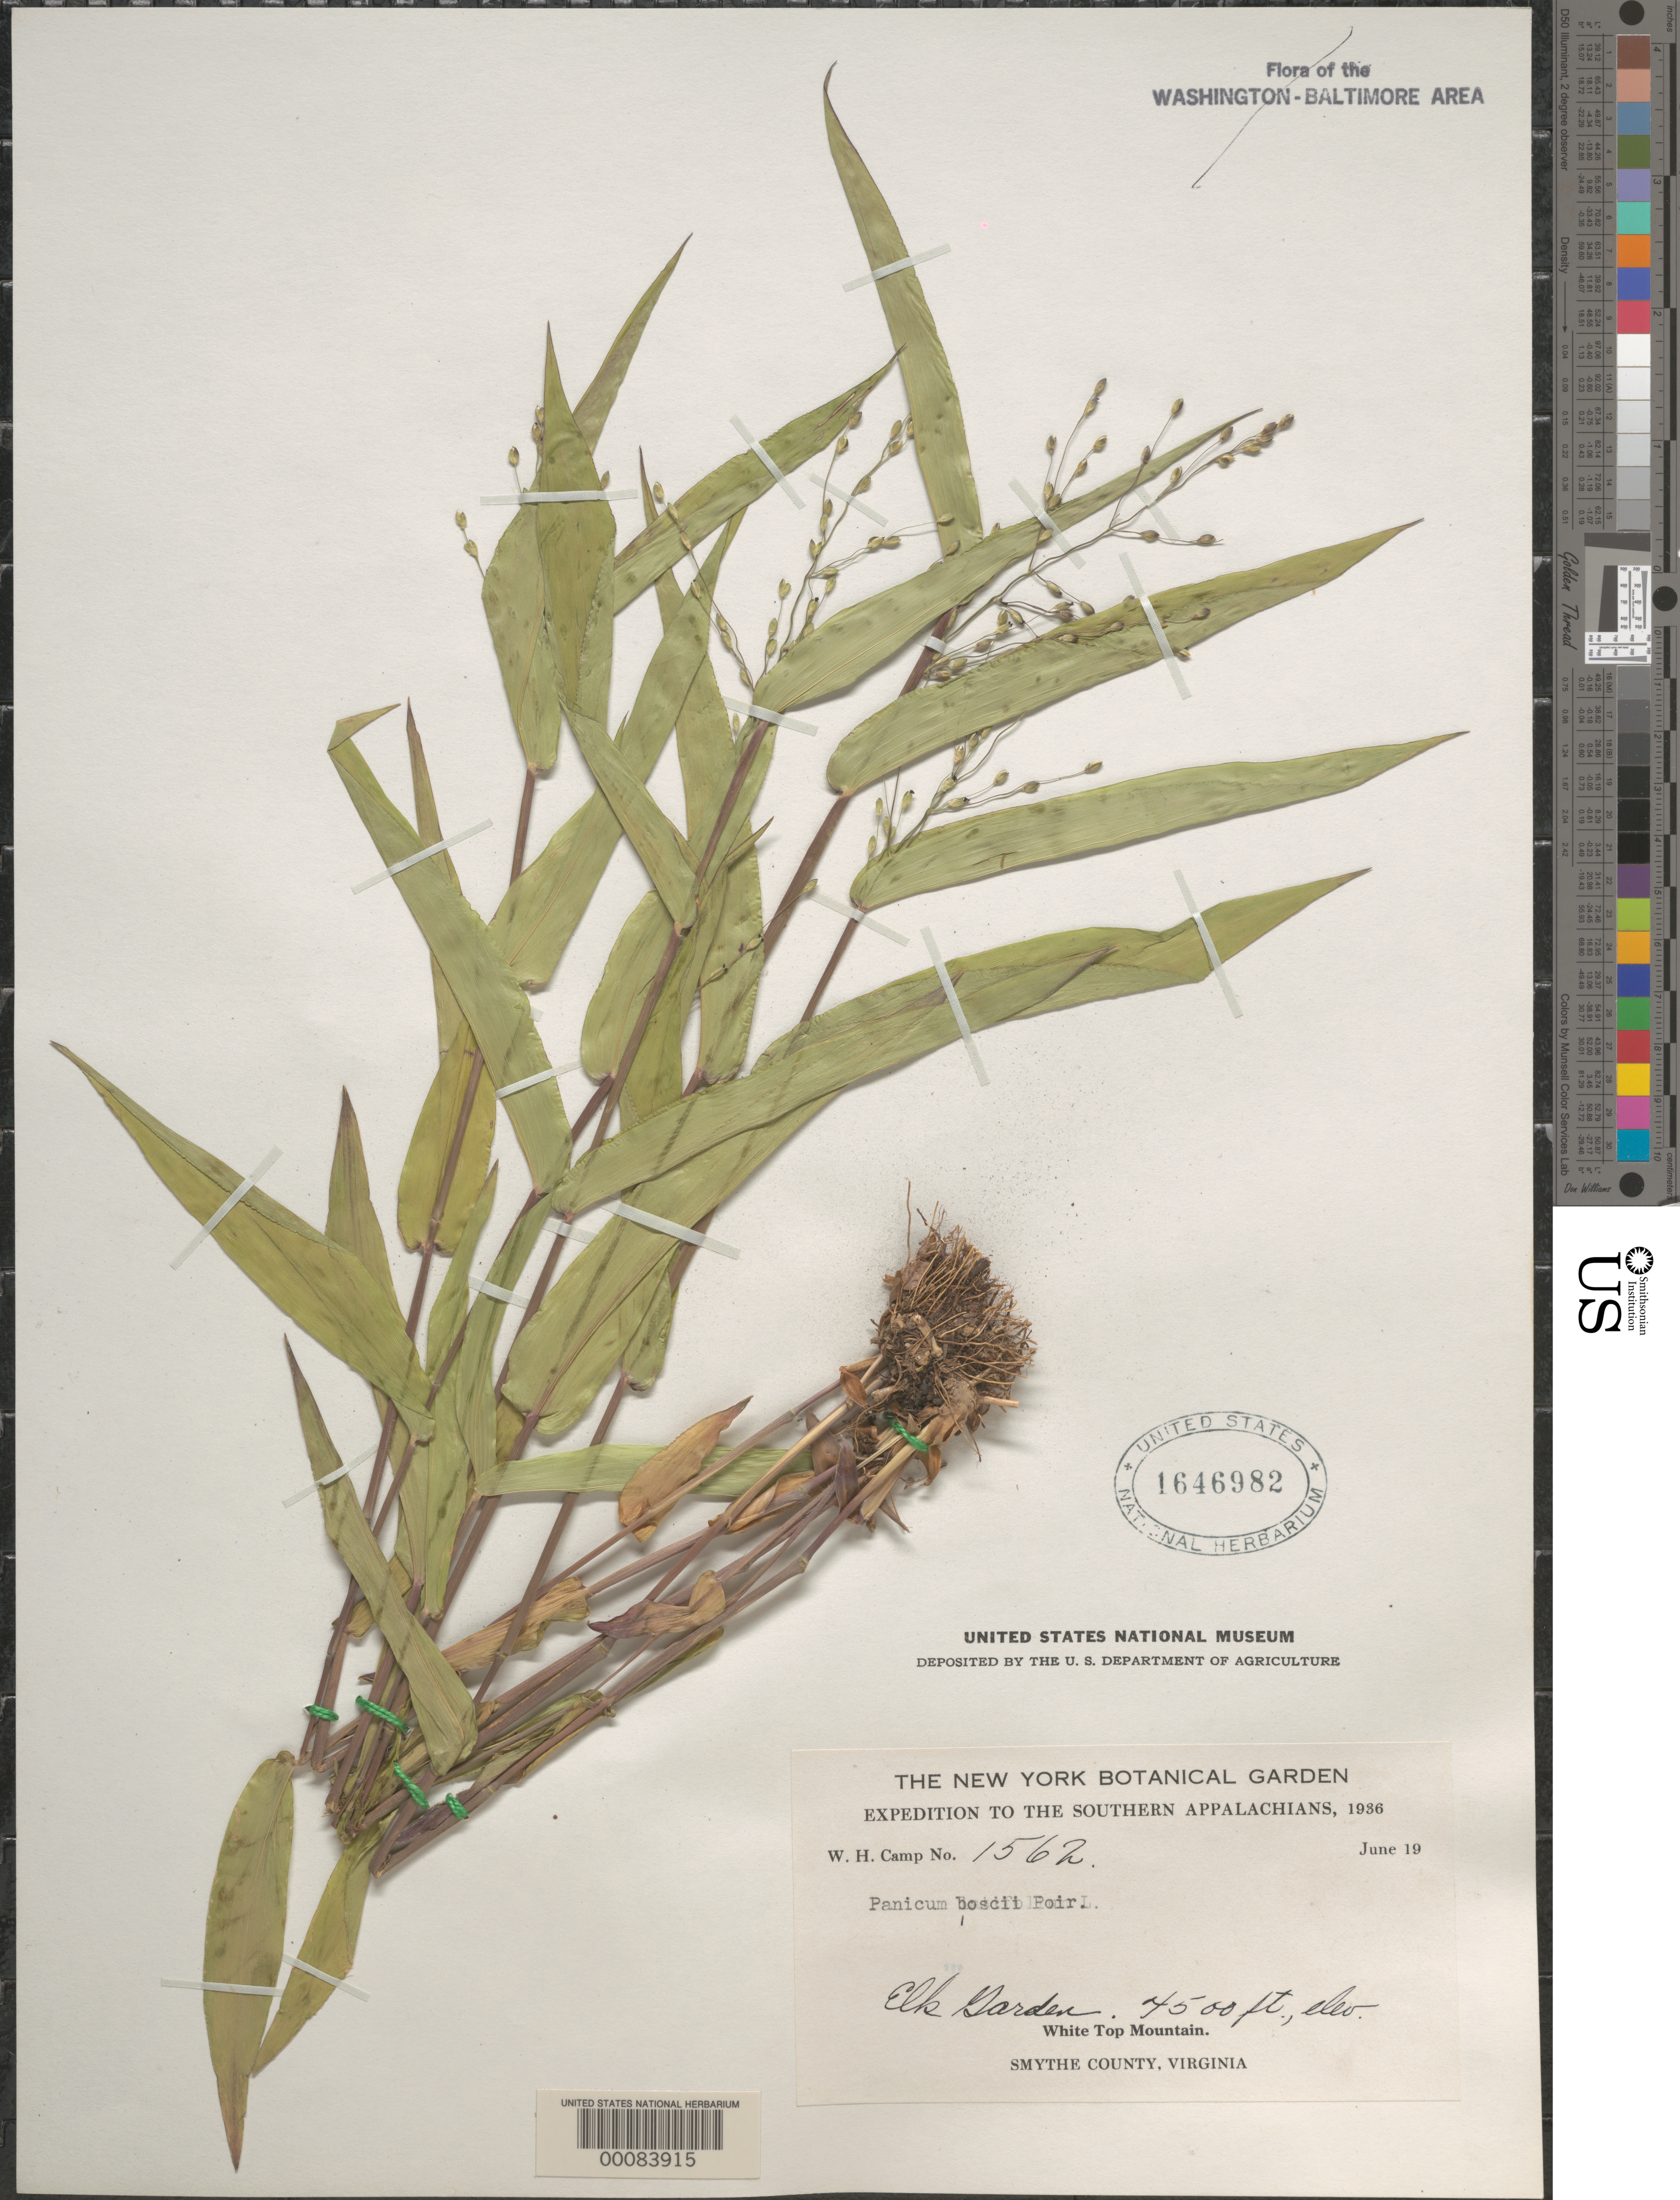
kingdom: Plantae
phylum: Tracheophyta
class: Liliopsida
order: Poales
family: Poaceae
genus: Dichanthelium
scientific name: Dichanthelium boscii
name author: (Poir.) Gould & C.A. Clark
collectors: W. H. Camp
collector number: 1562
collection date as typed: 19 Jun 1936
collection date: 1936-06-19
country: United States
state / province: Virginia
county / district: Smyth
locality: Elk garden, white top mountain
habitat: Mountainside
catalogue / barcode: US 1646982